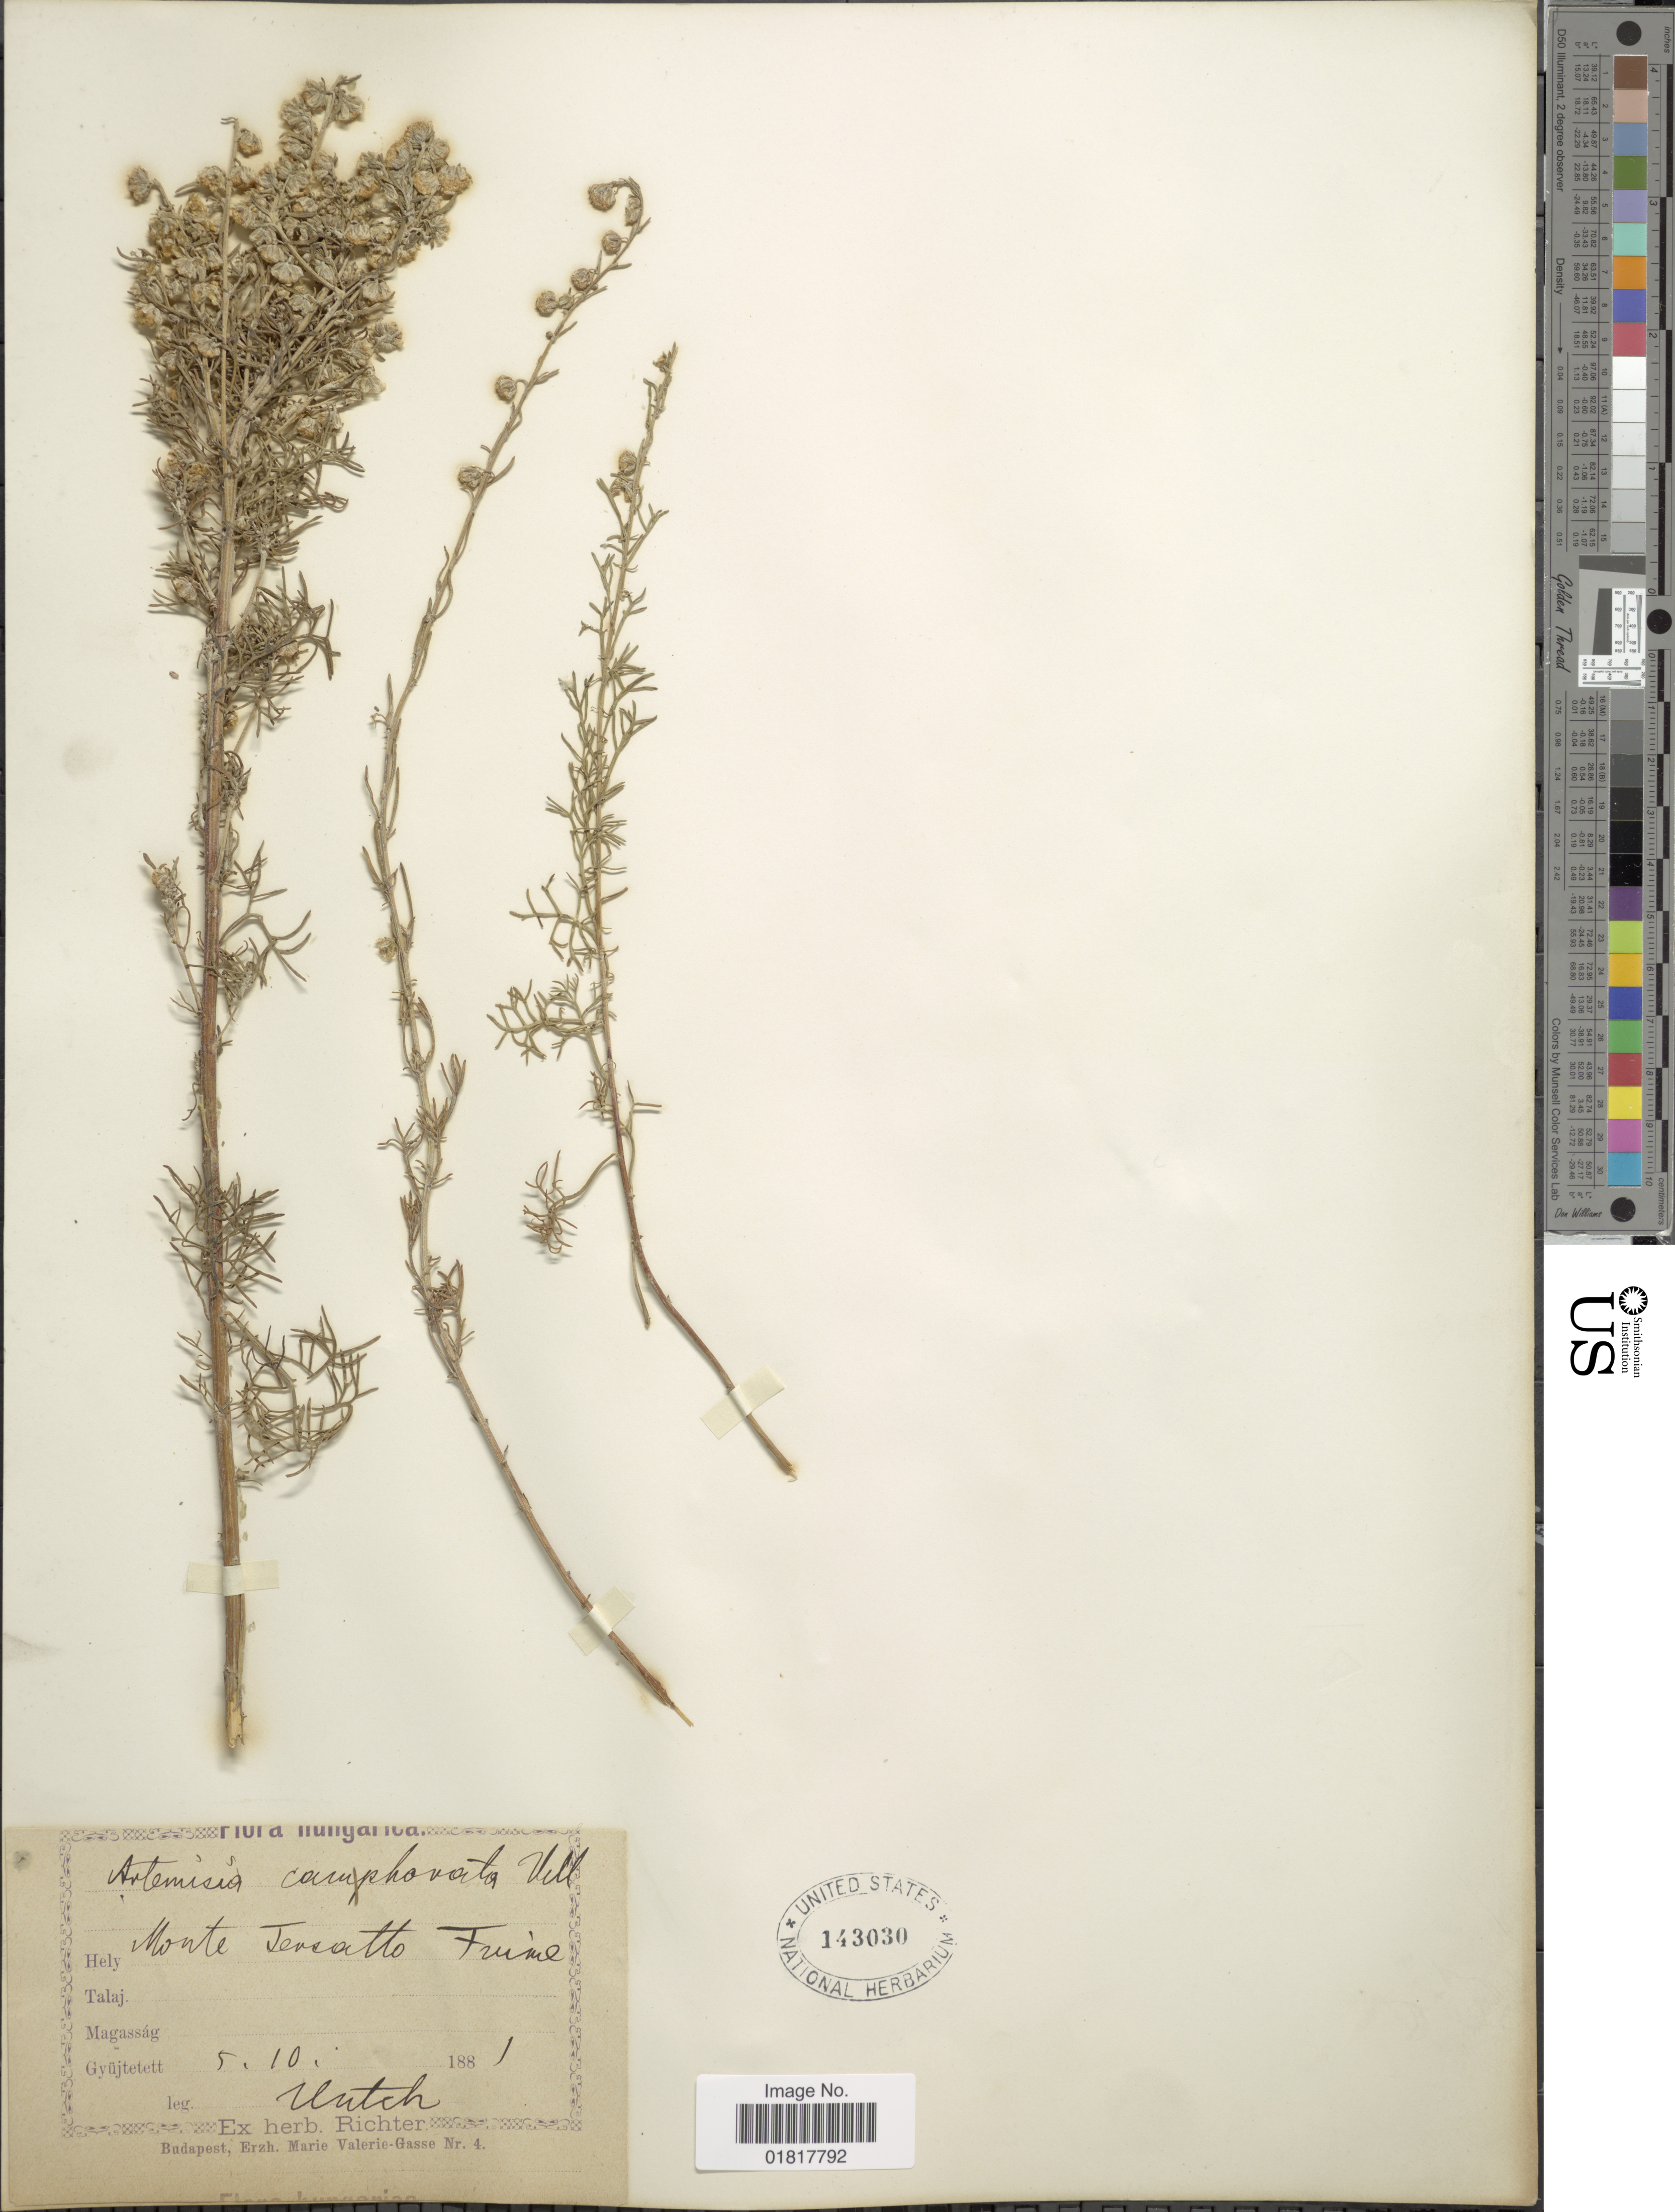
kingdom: Plantae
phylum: Tracheophyta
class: Magnoliopsida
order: Asterales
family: Asteraceae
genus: Artemisia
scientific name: Artemisia camphorata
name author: Vill.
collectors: Ulutch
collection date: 1881-10-05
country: Hungary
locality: Monte Tersatto Fruime [interpreted]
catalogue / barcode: US 143030